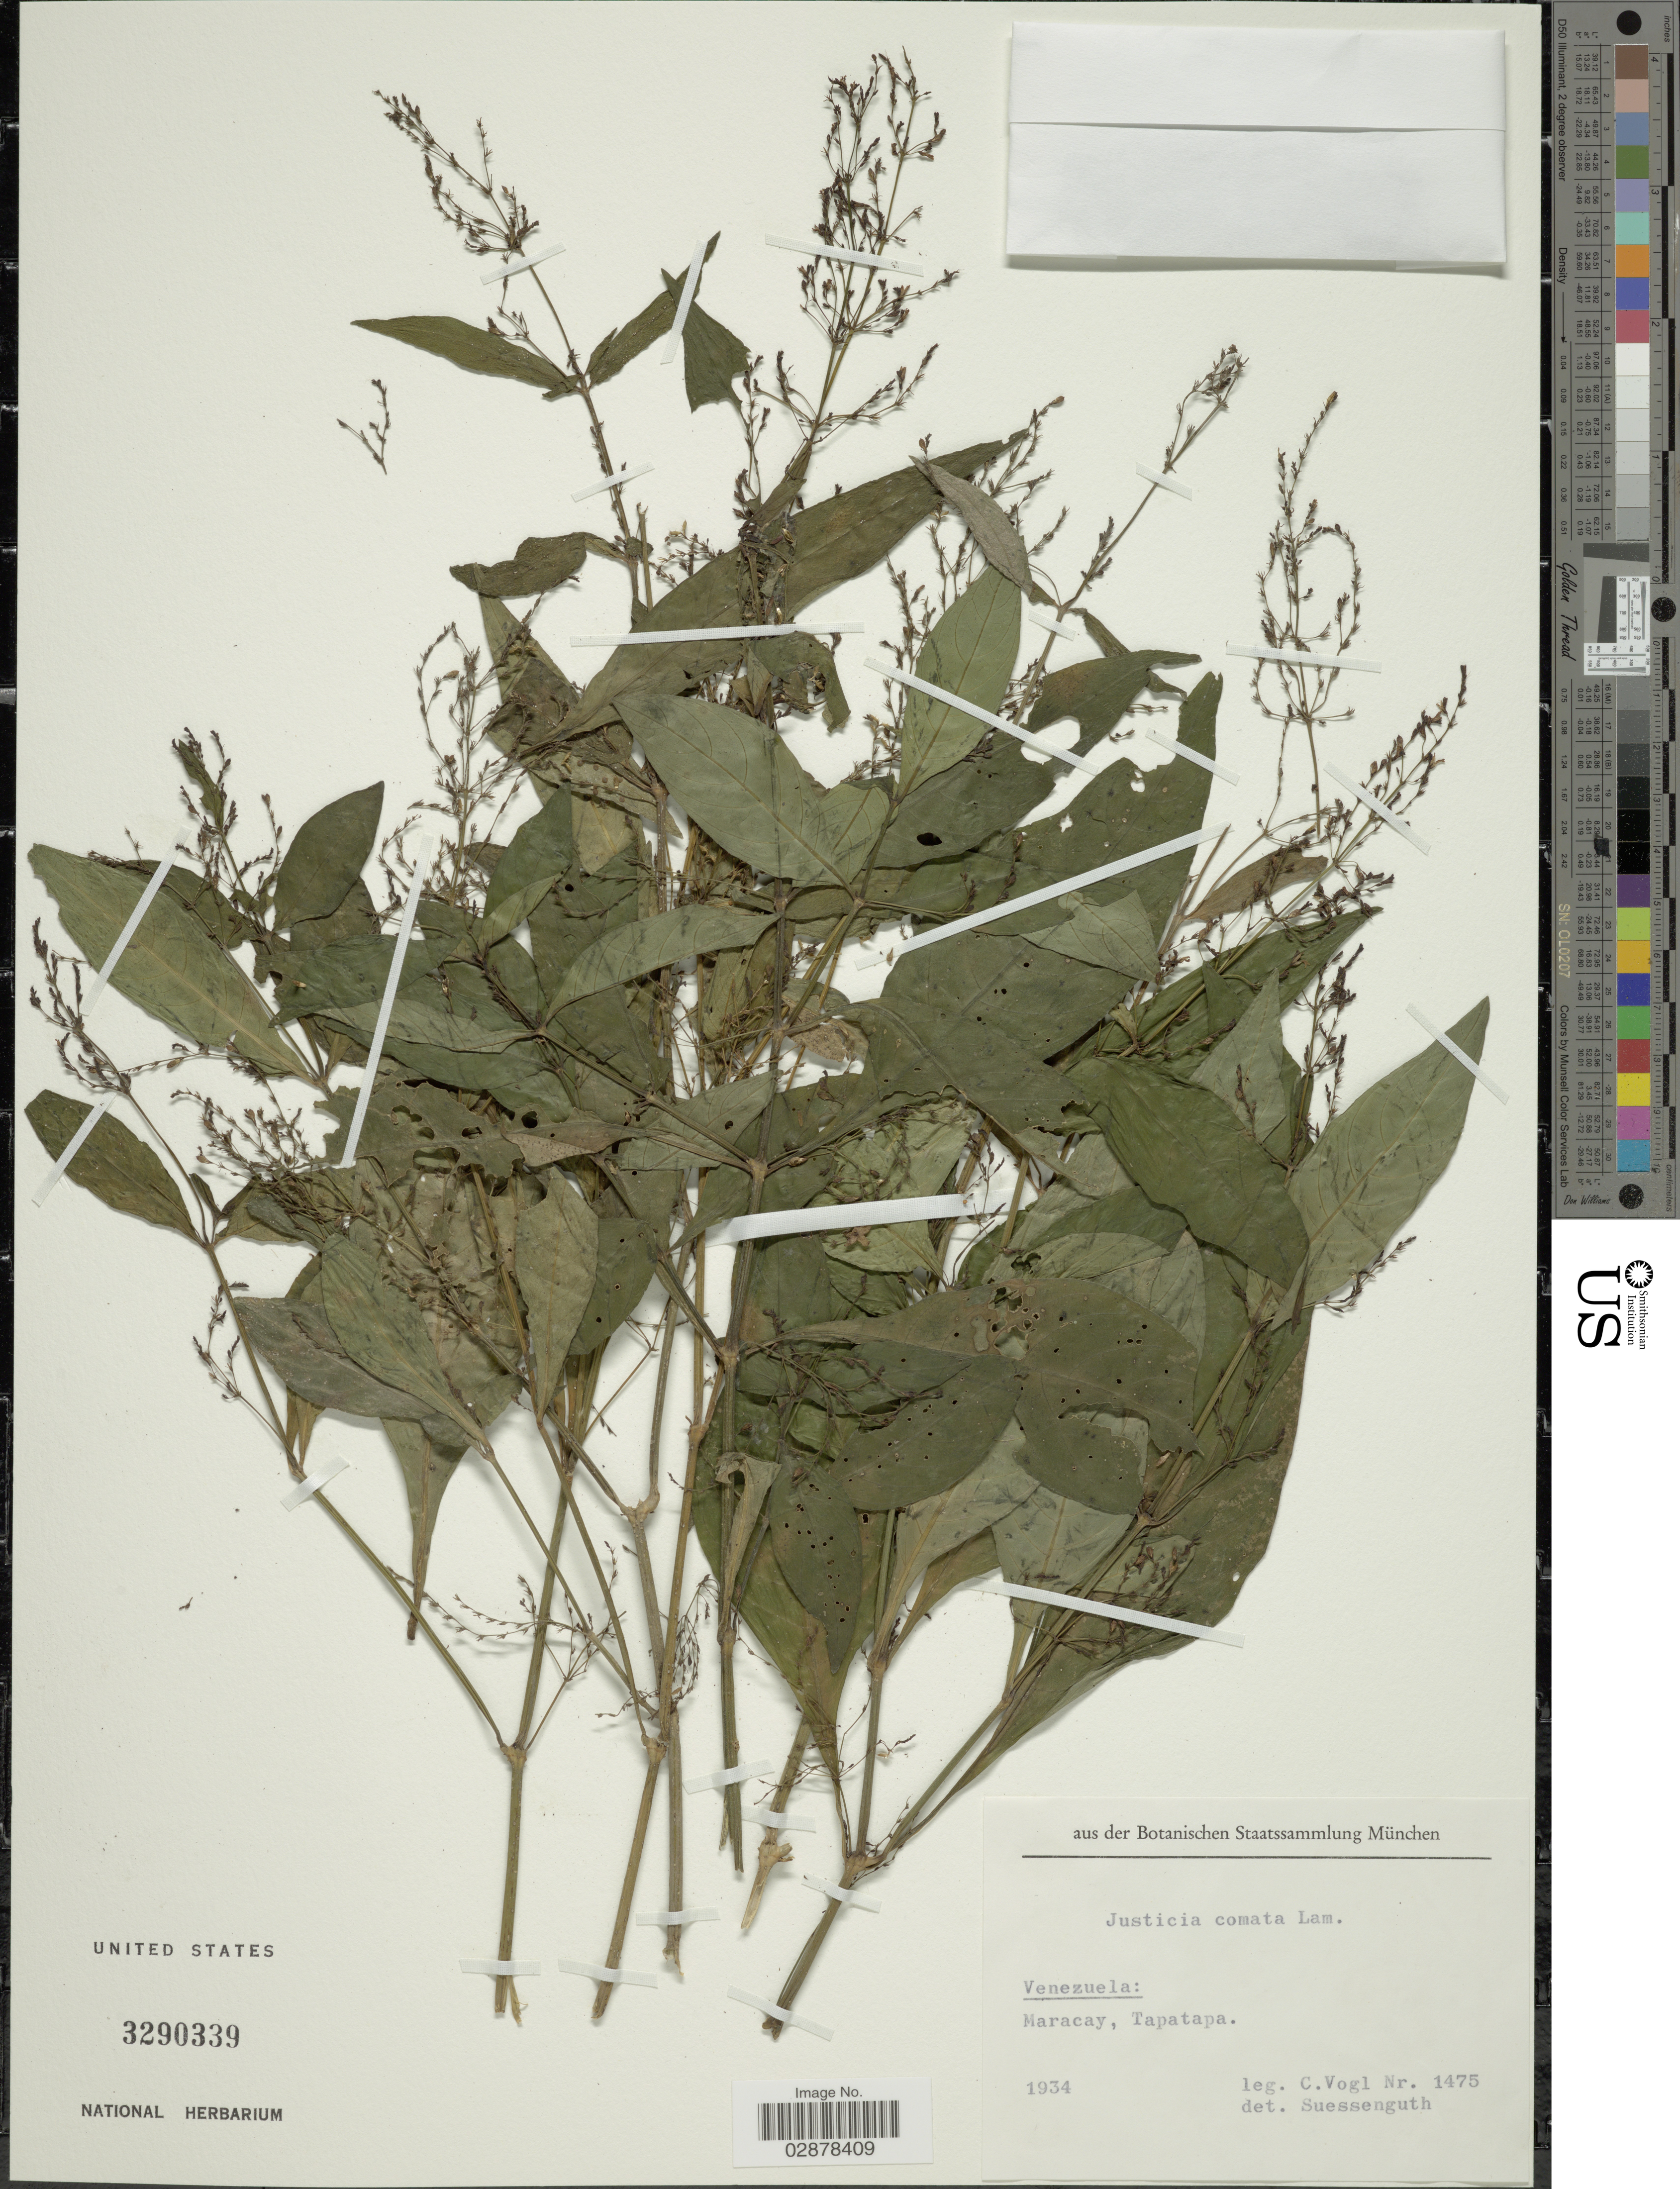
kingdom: Plantae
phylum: Tracheophyta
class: Magnoliopsida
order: Lamiales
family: Acanthaceae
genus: Justicia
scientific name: Justicia comata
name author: (L.) Lam.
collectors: C. Vogl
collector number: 1475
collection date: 1934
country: Venezuela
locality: Maracay, Tapatapa.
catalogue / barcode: US 3290339